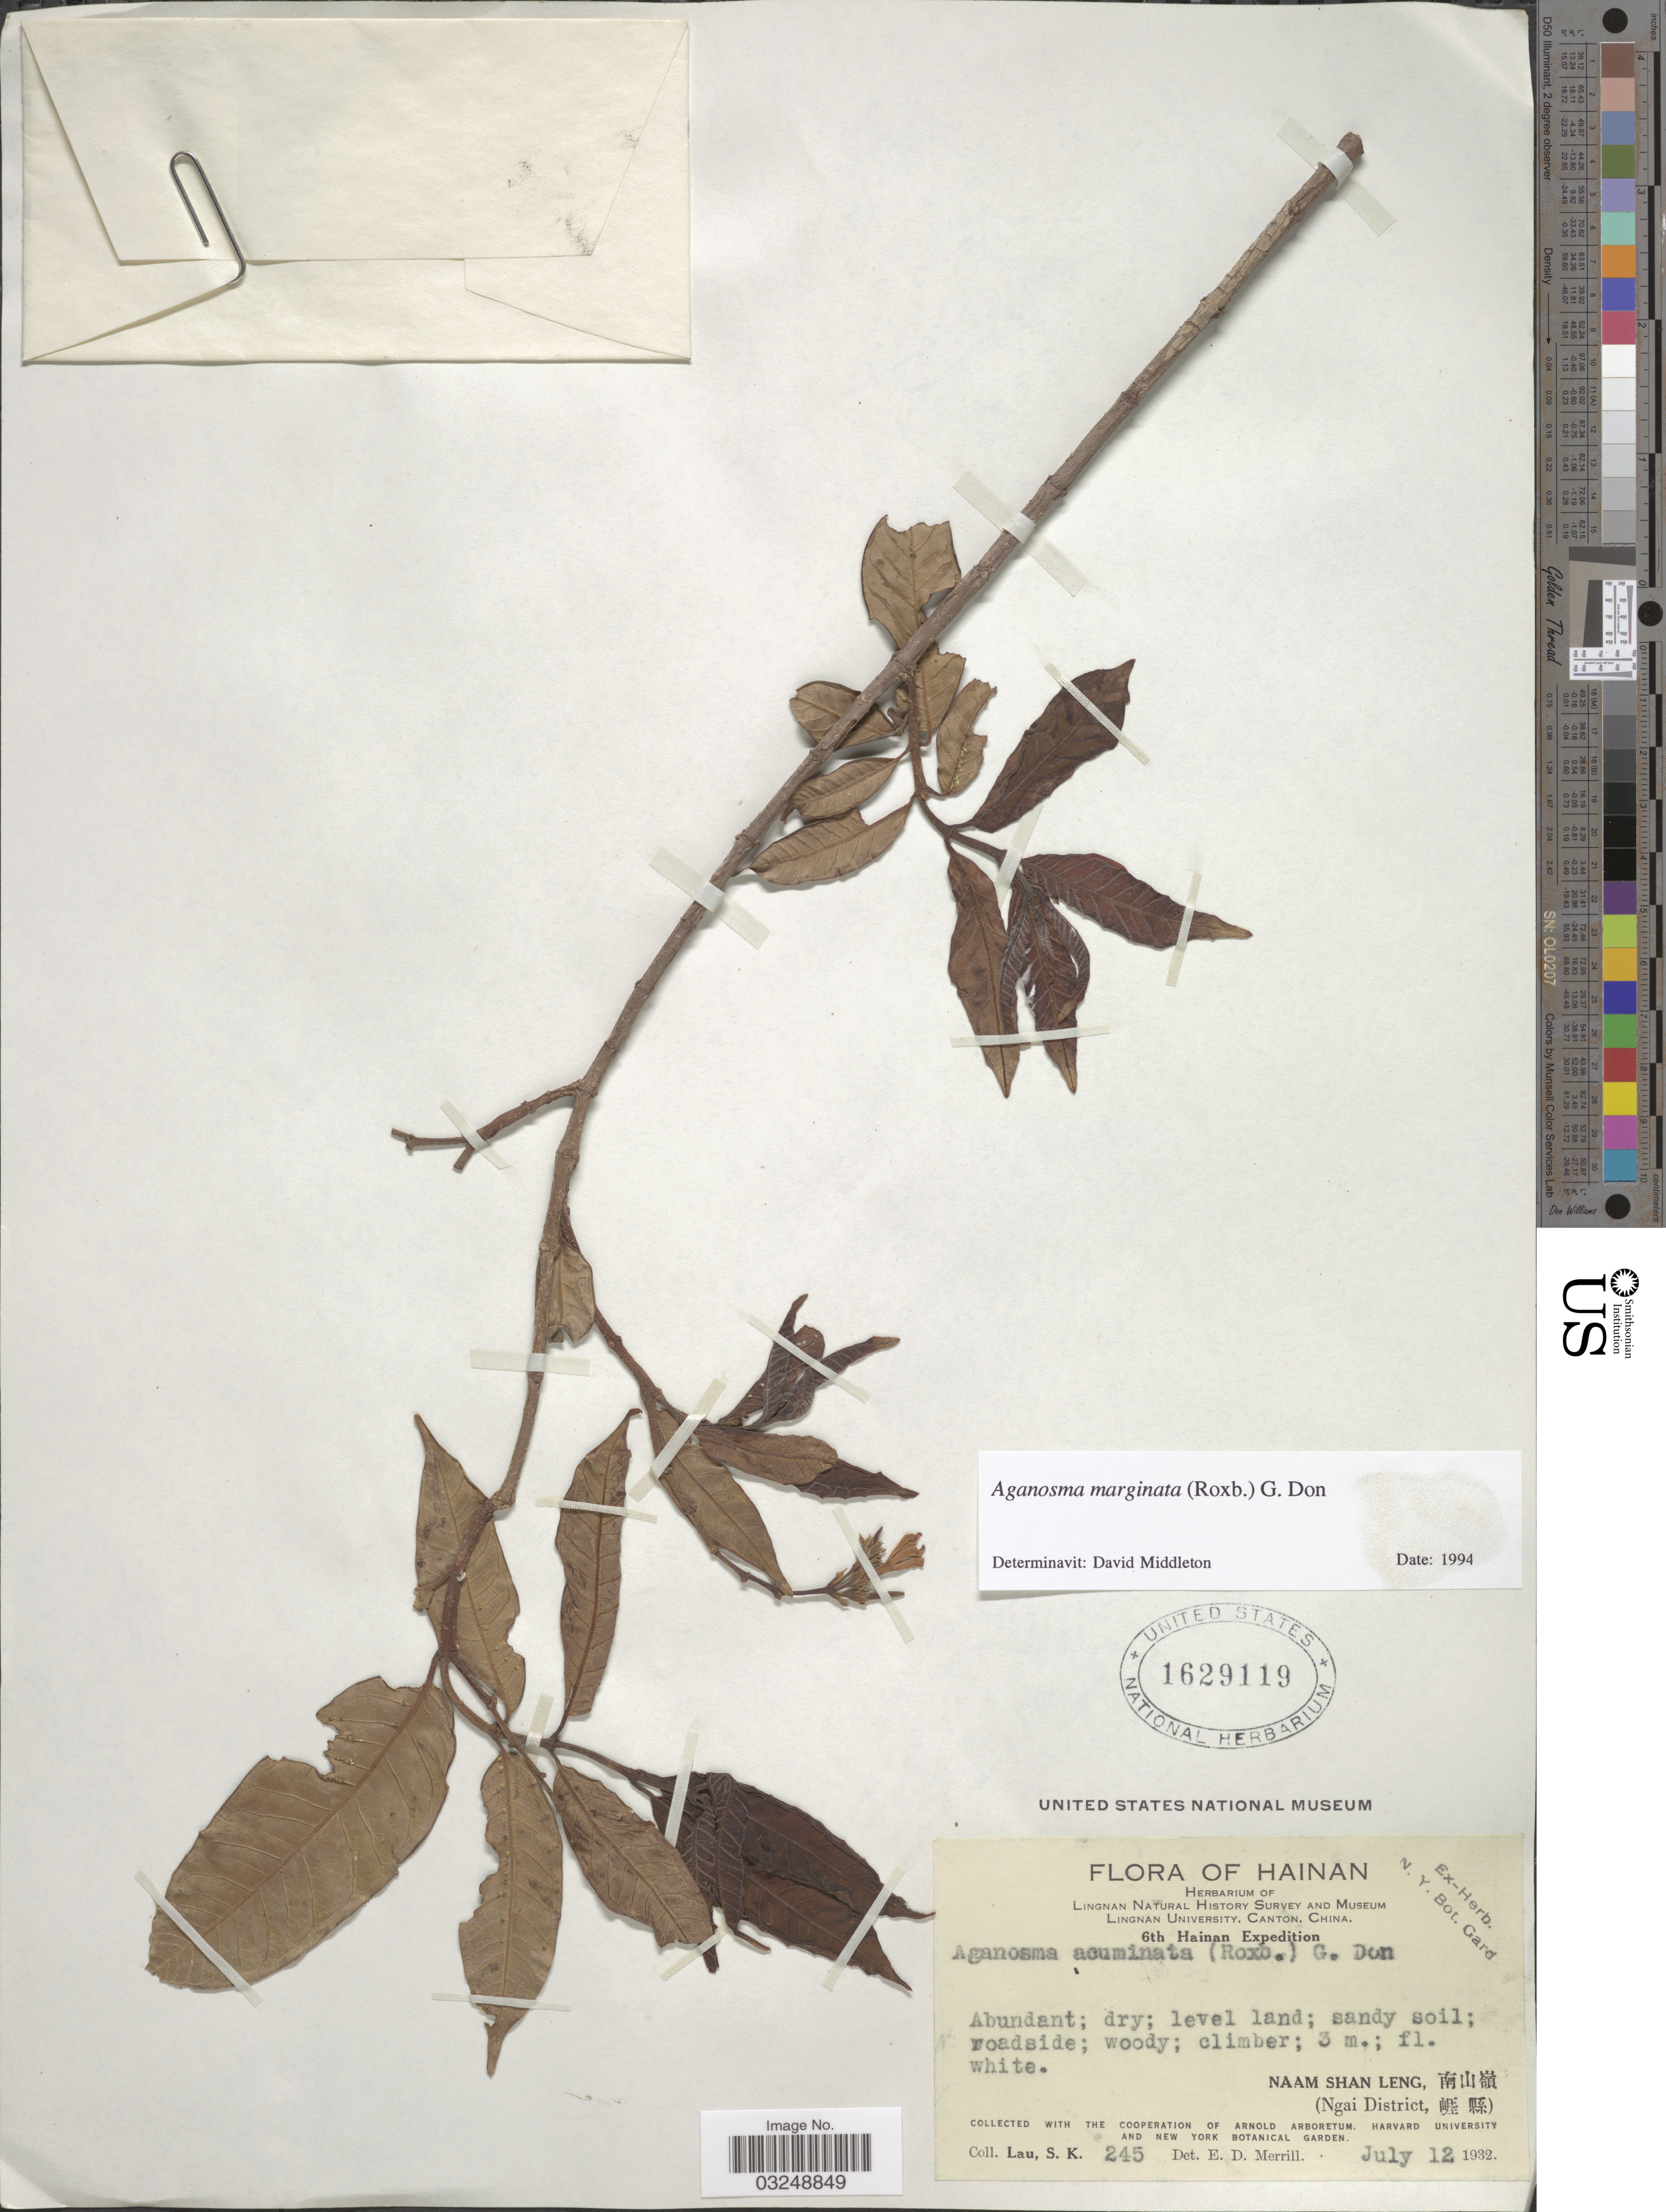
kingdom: Plantae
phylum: Tracheophyta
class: Magnoliopsida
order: Gentianales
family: Apocynaceae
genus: Aganosma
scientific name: Aganosma marginata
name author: (Roxb.) G. Don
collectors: S. K. Lau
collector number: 245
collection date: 1932-07-12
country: China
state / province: Hainan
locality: Naam Shan Leng. (Ngai District).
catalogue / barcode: US 1629119